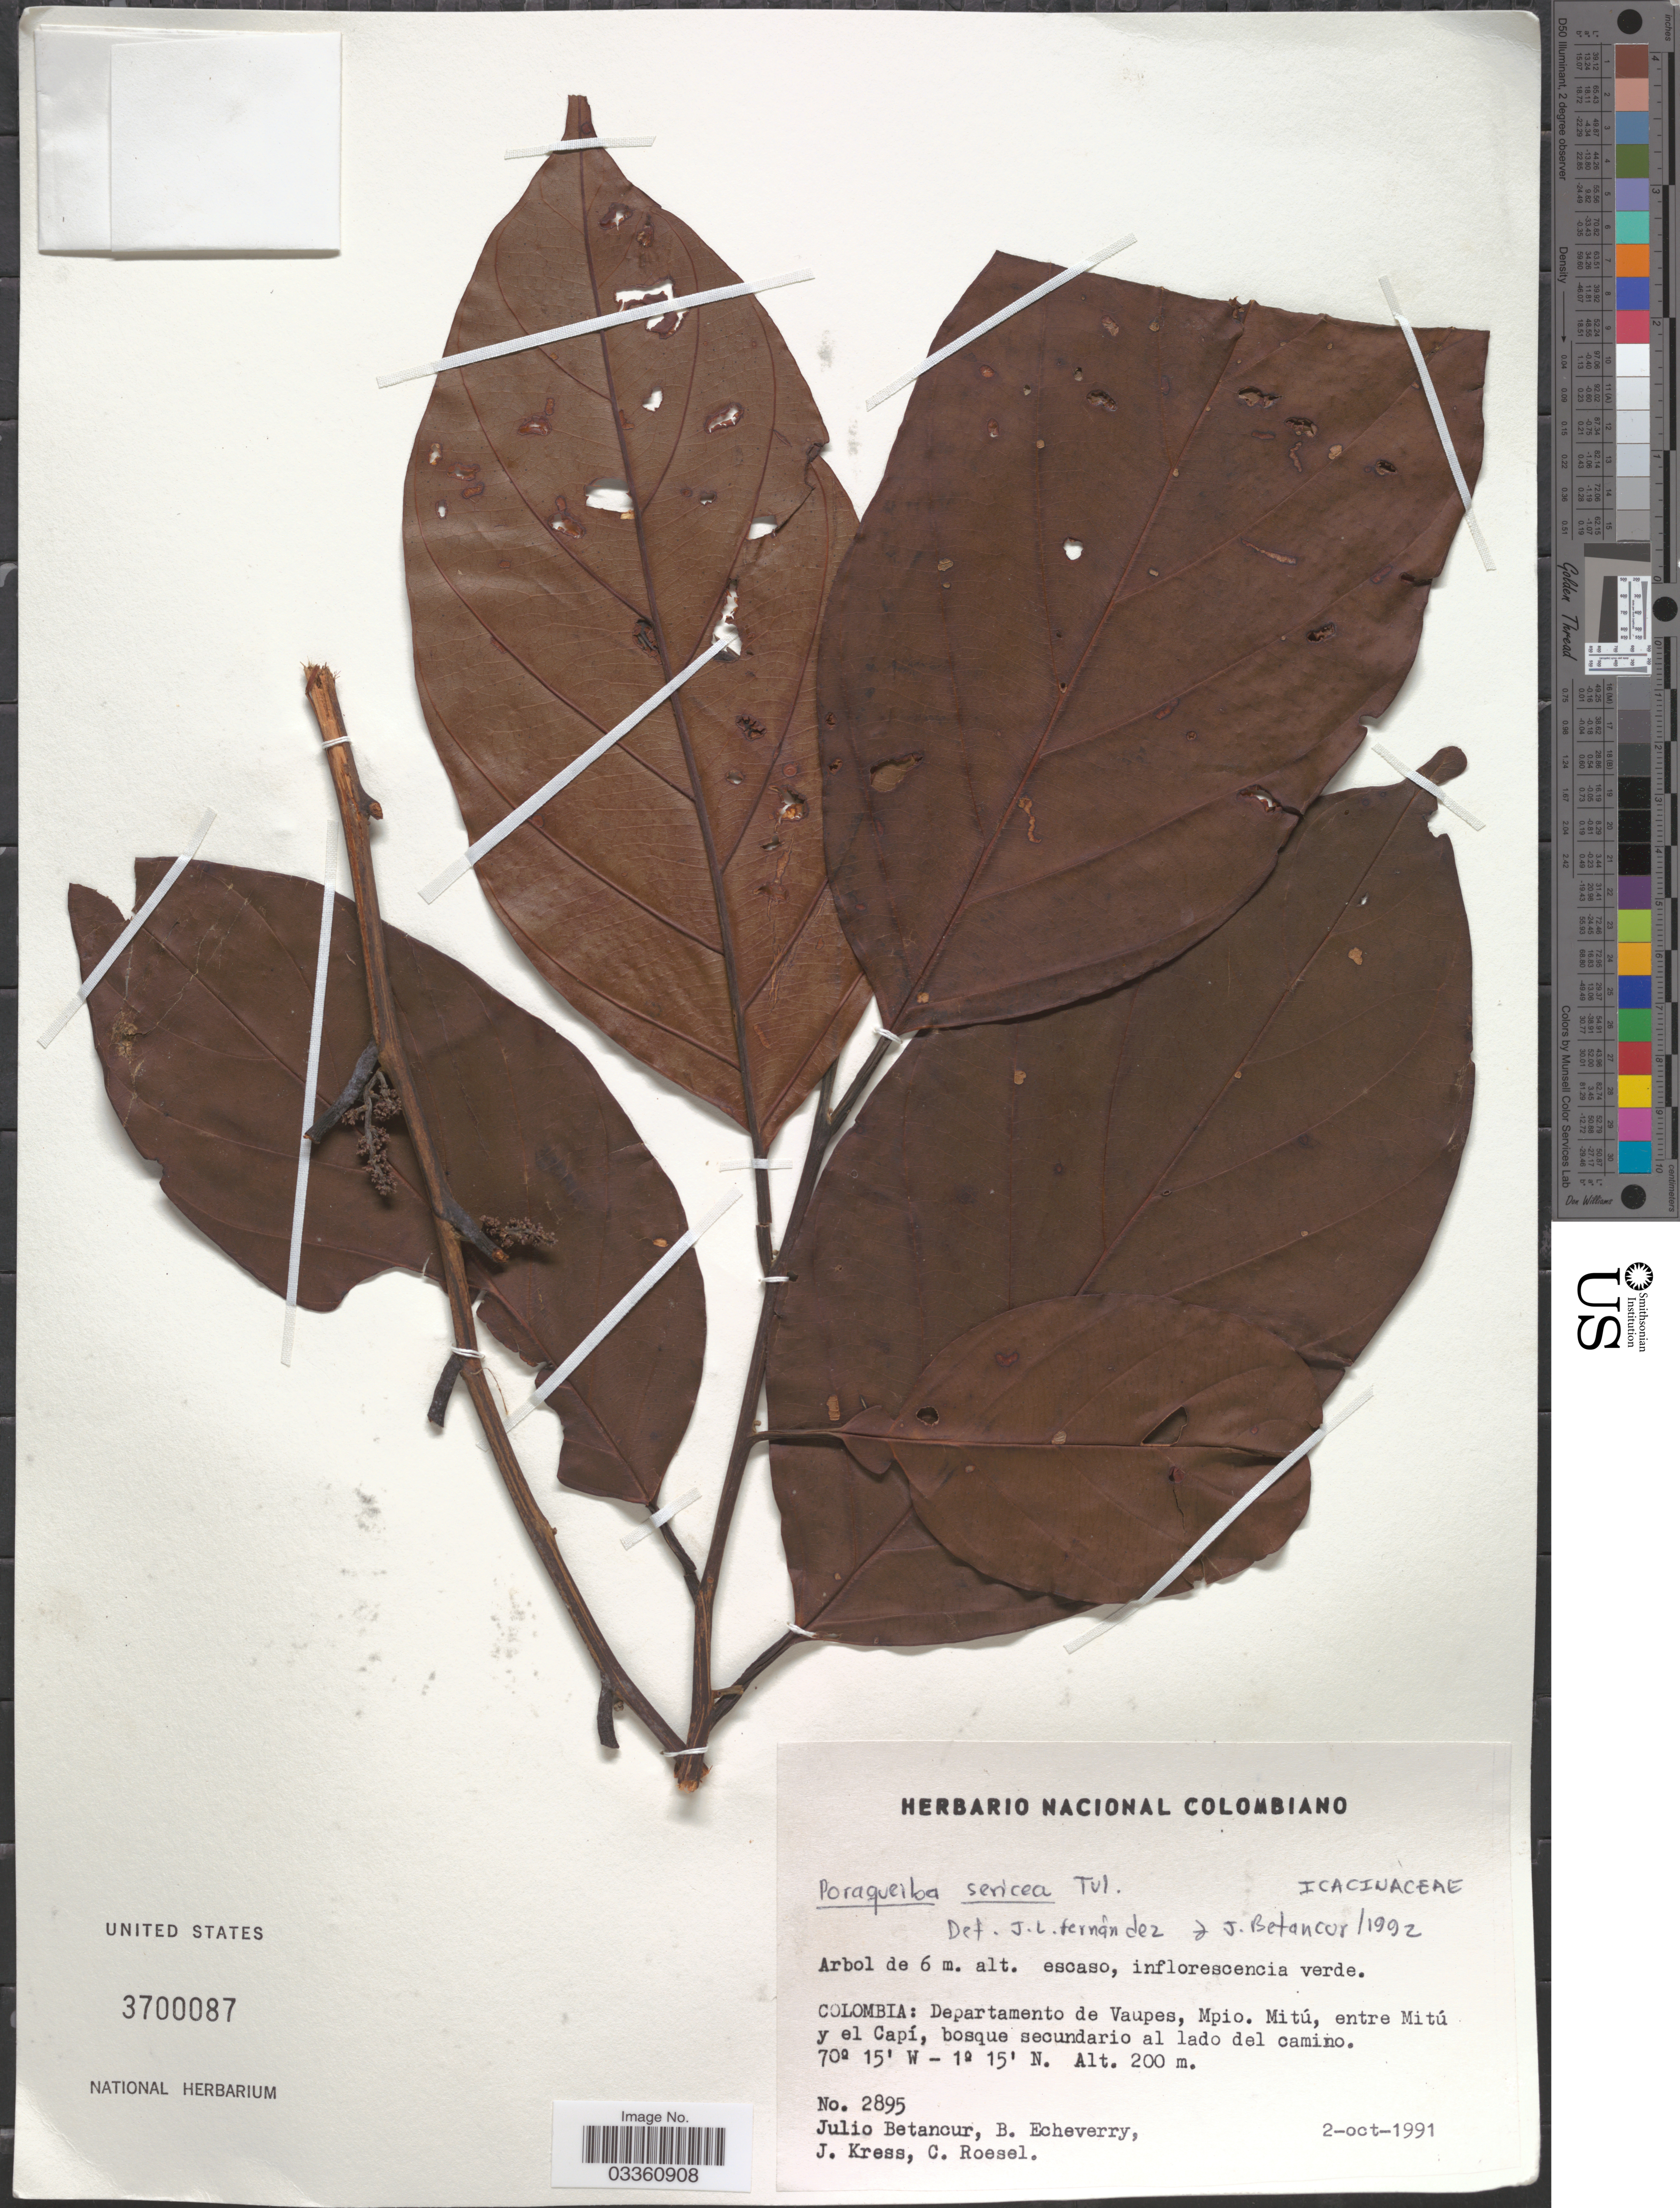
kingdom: Plantae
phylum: Tracheophyta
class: Magnoliopsida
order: Metteniusales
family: Metteniusaceae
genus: Poraqueiba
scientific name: Poraqueiba sericea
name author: Tul.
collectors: J. Betancur, B. Echeverry, J. Kress & C. S. Roesel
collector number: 2895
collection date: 1991-10-02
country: Colombia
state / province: Vaupés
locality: Departamento de Vaupes, Mpio. Mitú, entre Mitú y el Capí, bosque secundario al lado del camino.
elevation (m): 200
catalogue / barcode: US 3700087